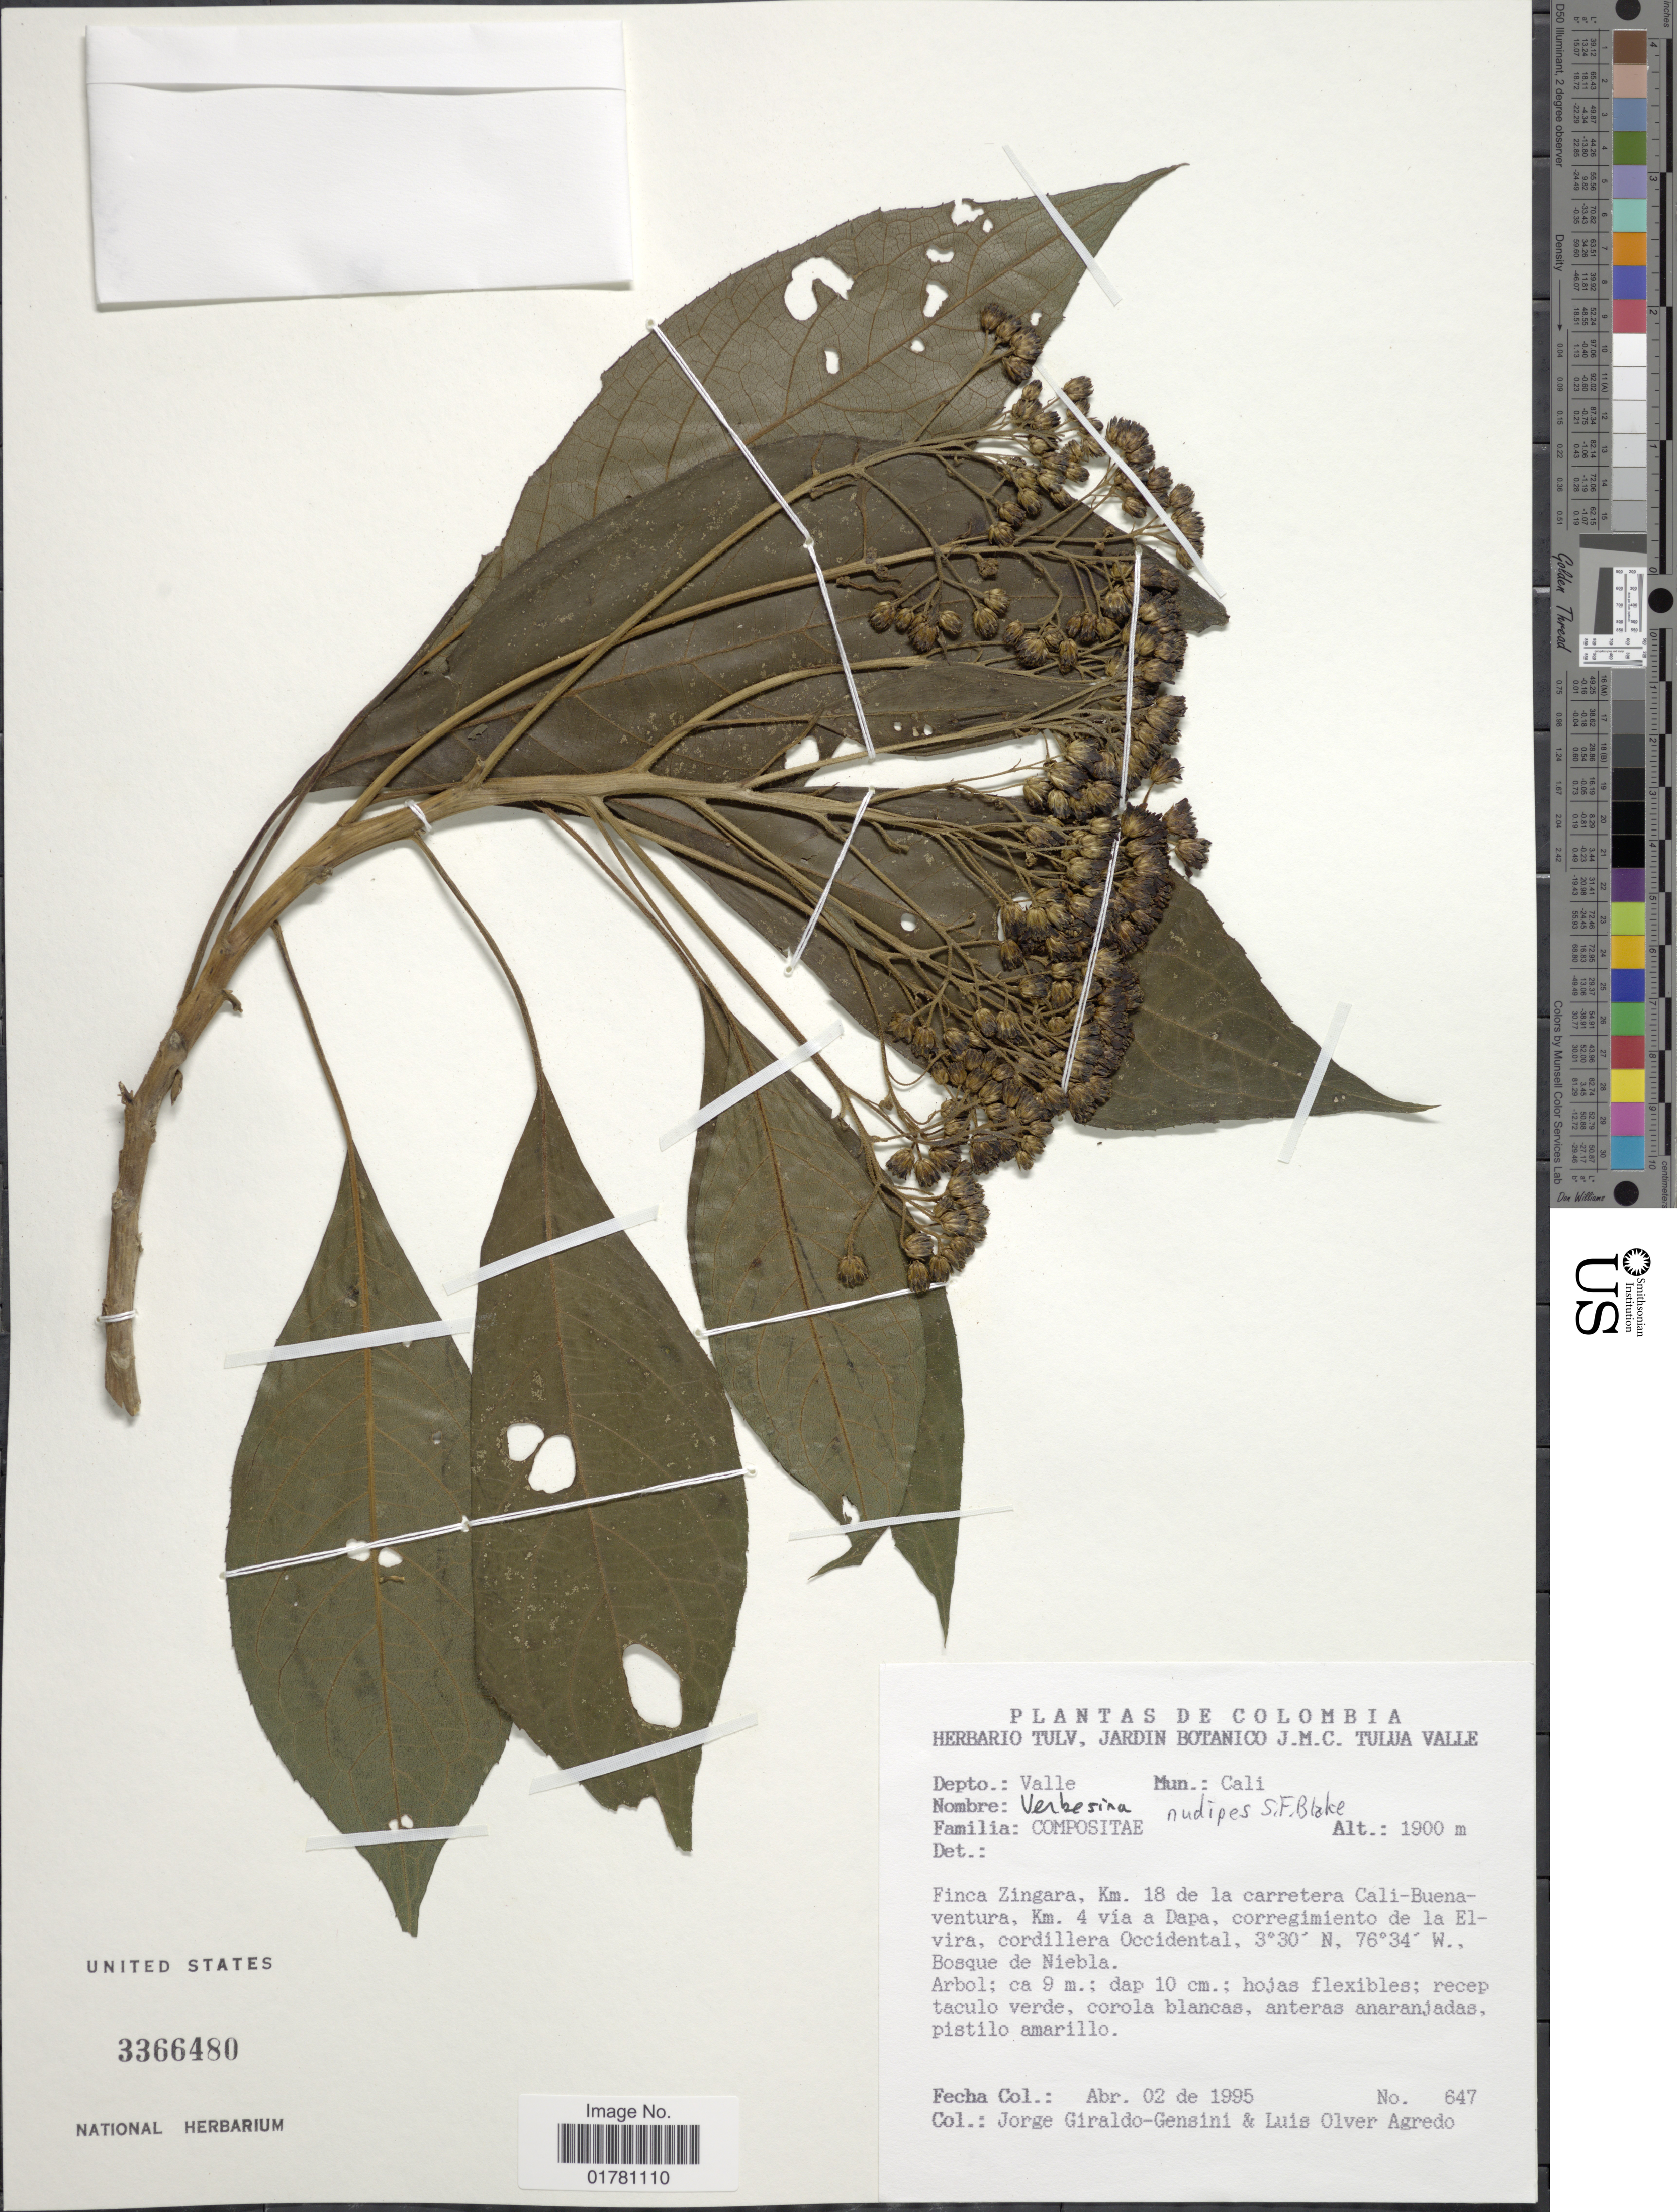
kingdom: Plantae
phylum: Tracheophyta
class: Magnoliopsida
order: Asterales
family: Asteraceae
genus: Verbesina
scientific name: Verbesina nudipes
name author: S.F. Blake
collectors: J. Giraldo-Gensini & L. O. Agredo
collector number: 647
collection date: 1995-04-02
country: Colombia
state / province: Valle del Cauca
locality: Depto: Valle, Mun: Cali, Finca Zingara, Km 18 de la carretera Cali-Buenaventura, Km 4 via a Dapa, corregimiento de la la Elvira, cordillera Occidental, Bosque de Niebla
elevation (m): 1900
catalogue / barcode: US 3366480